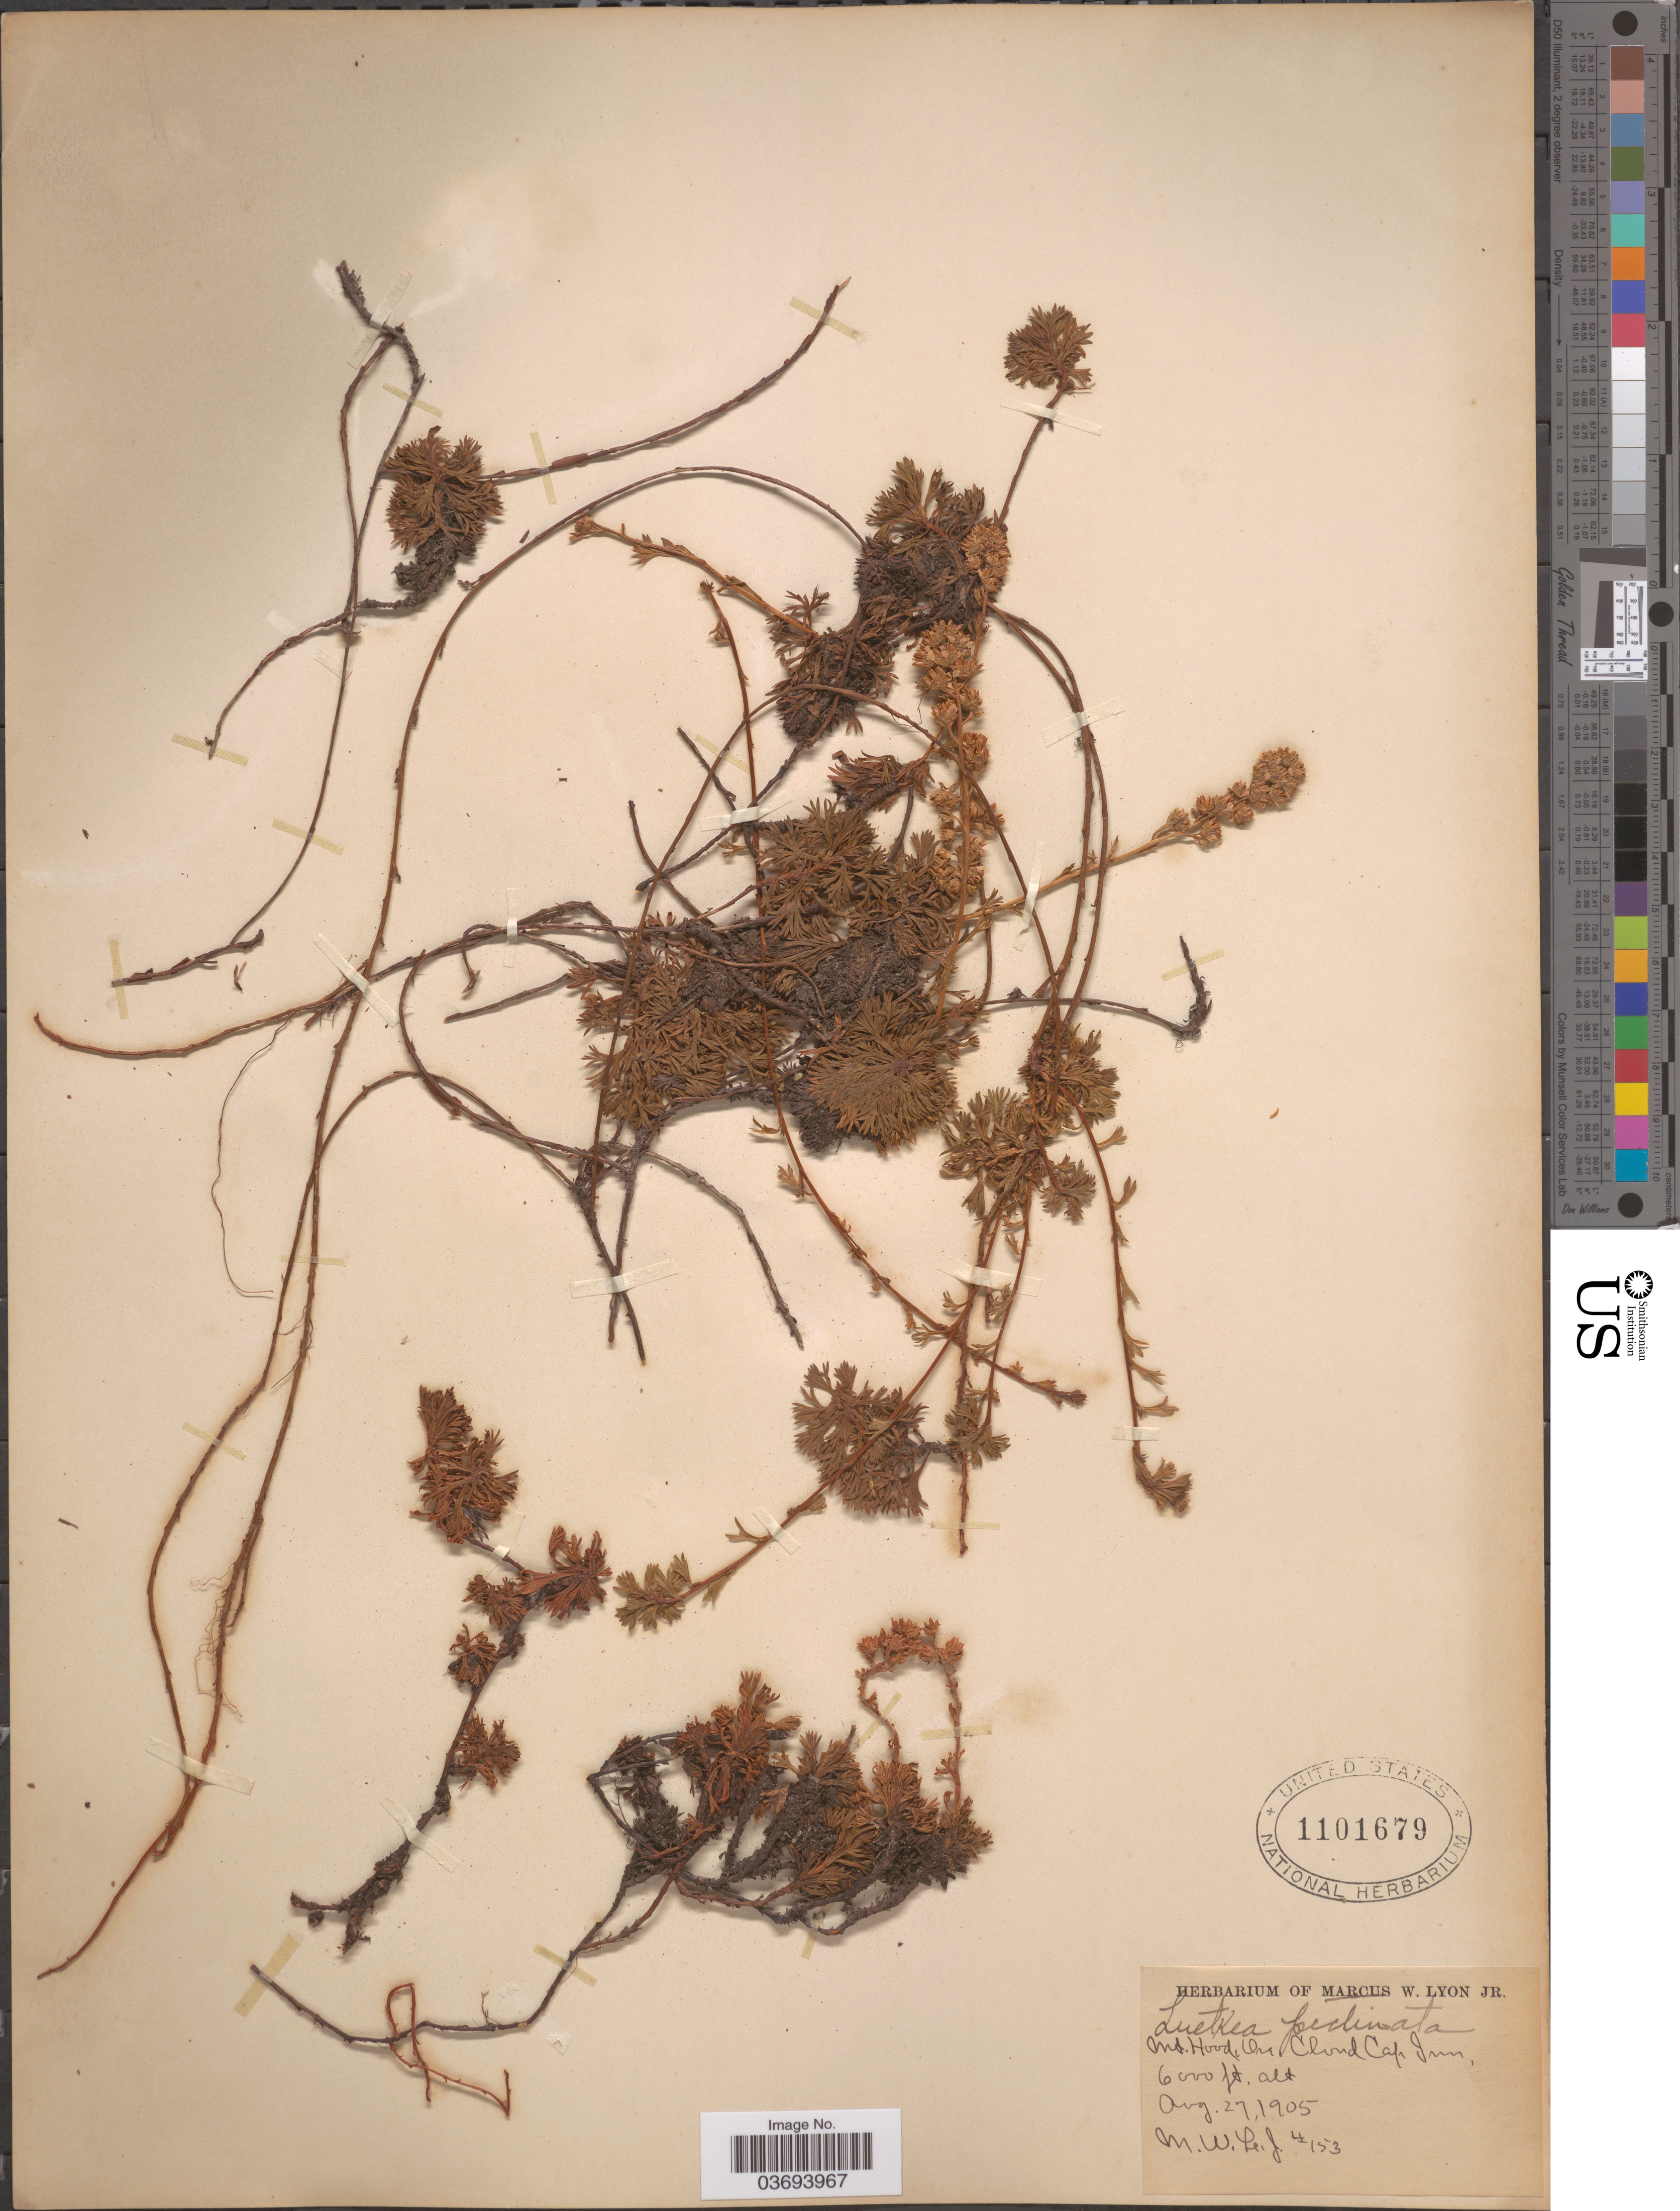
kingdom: Plantae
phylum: Tracheophyta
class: Magnoliopsida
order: Rosales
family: Rosaceae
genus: Luetkea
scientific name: Luetkea pectinata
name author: (Pursh) Kuntze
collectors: M. W. Lyon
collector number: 153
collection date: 1905-08-27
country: United States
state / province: Oregon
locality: Mt. Hood, Ore Cloud Cap Inn.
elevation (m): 1829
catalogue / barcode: US 1101679